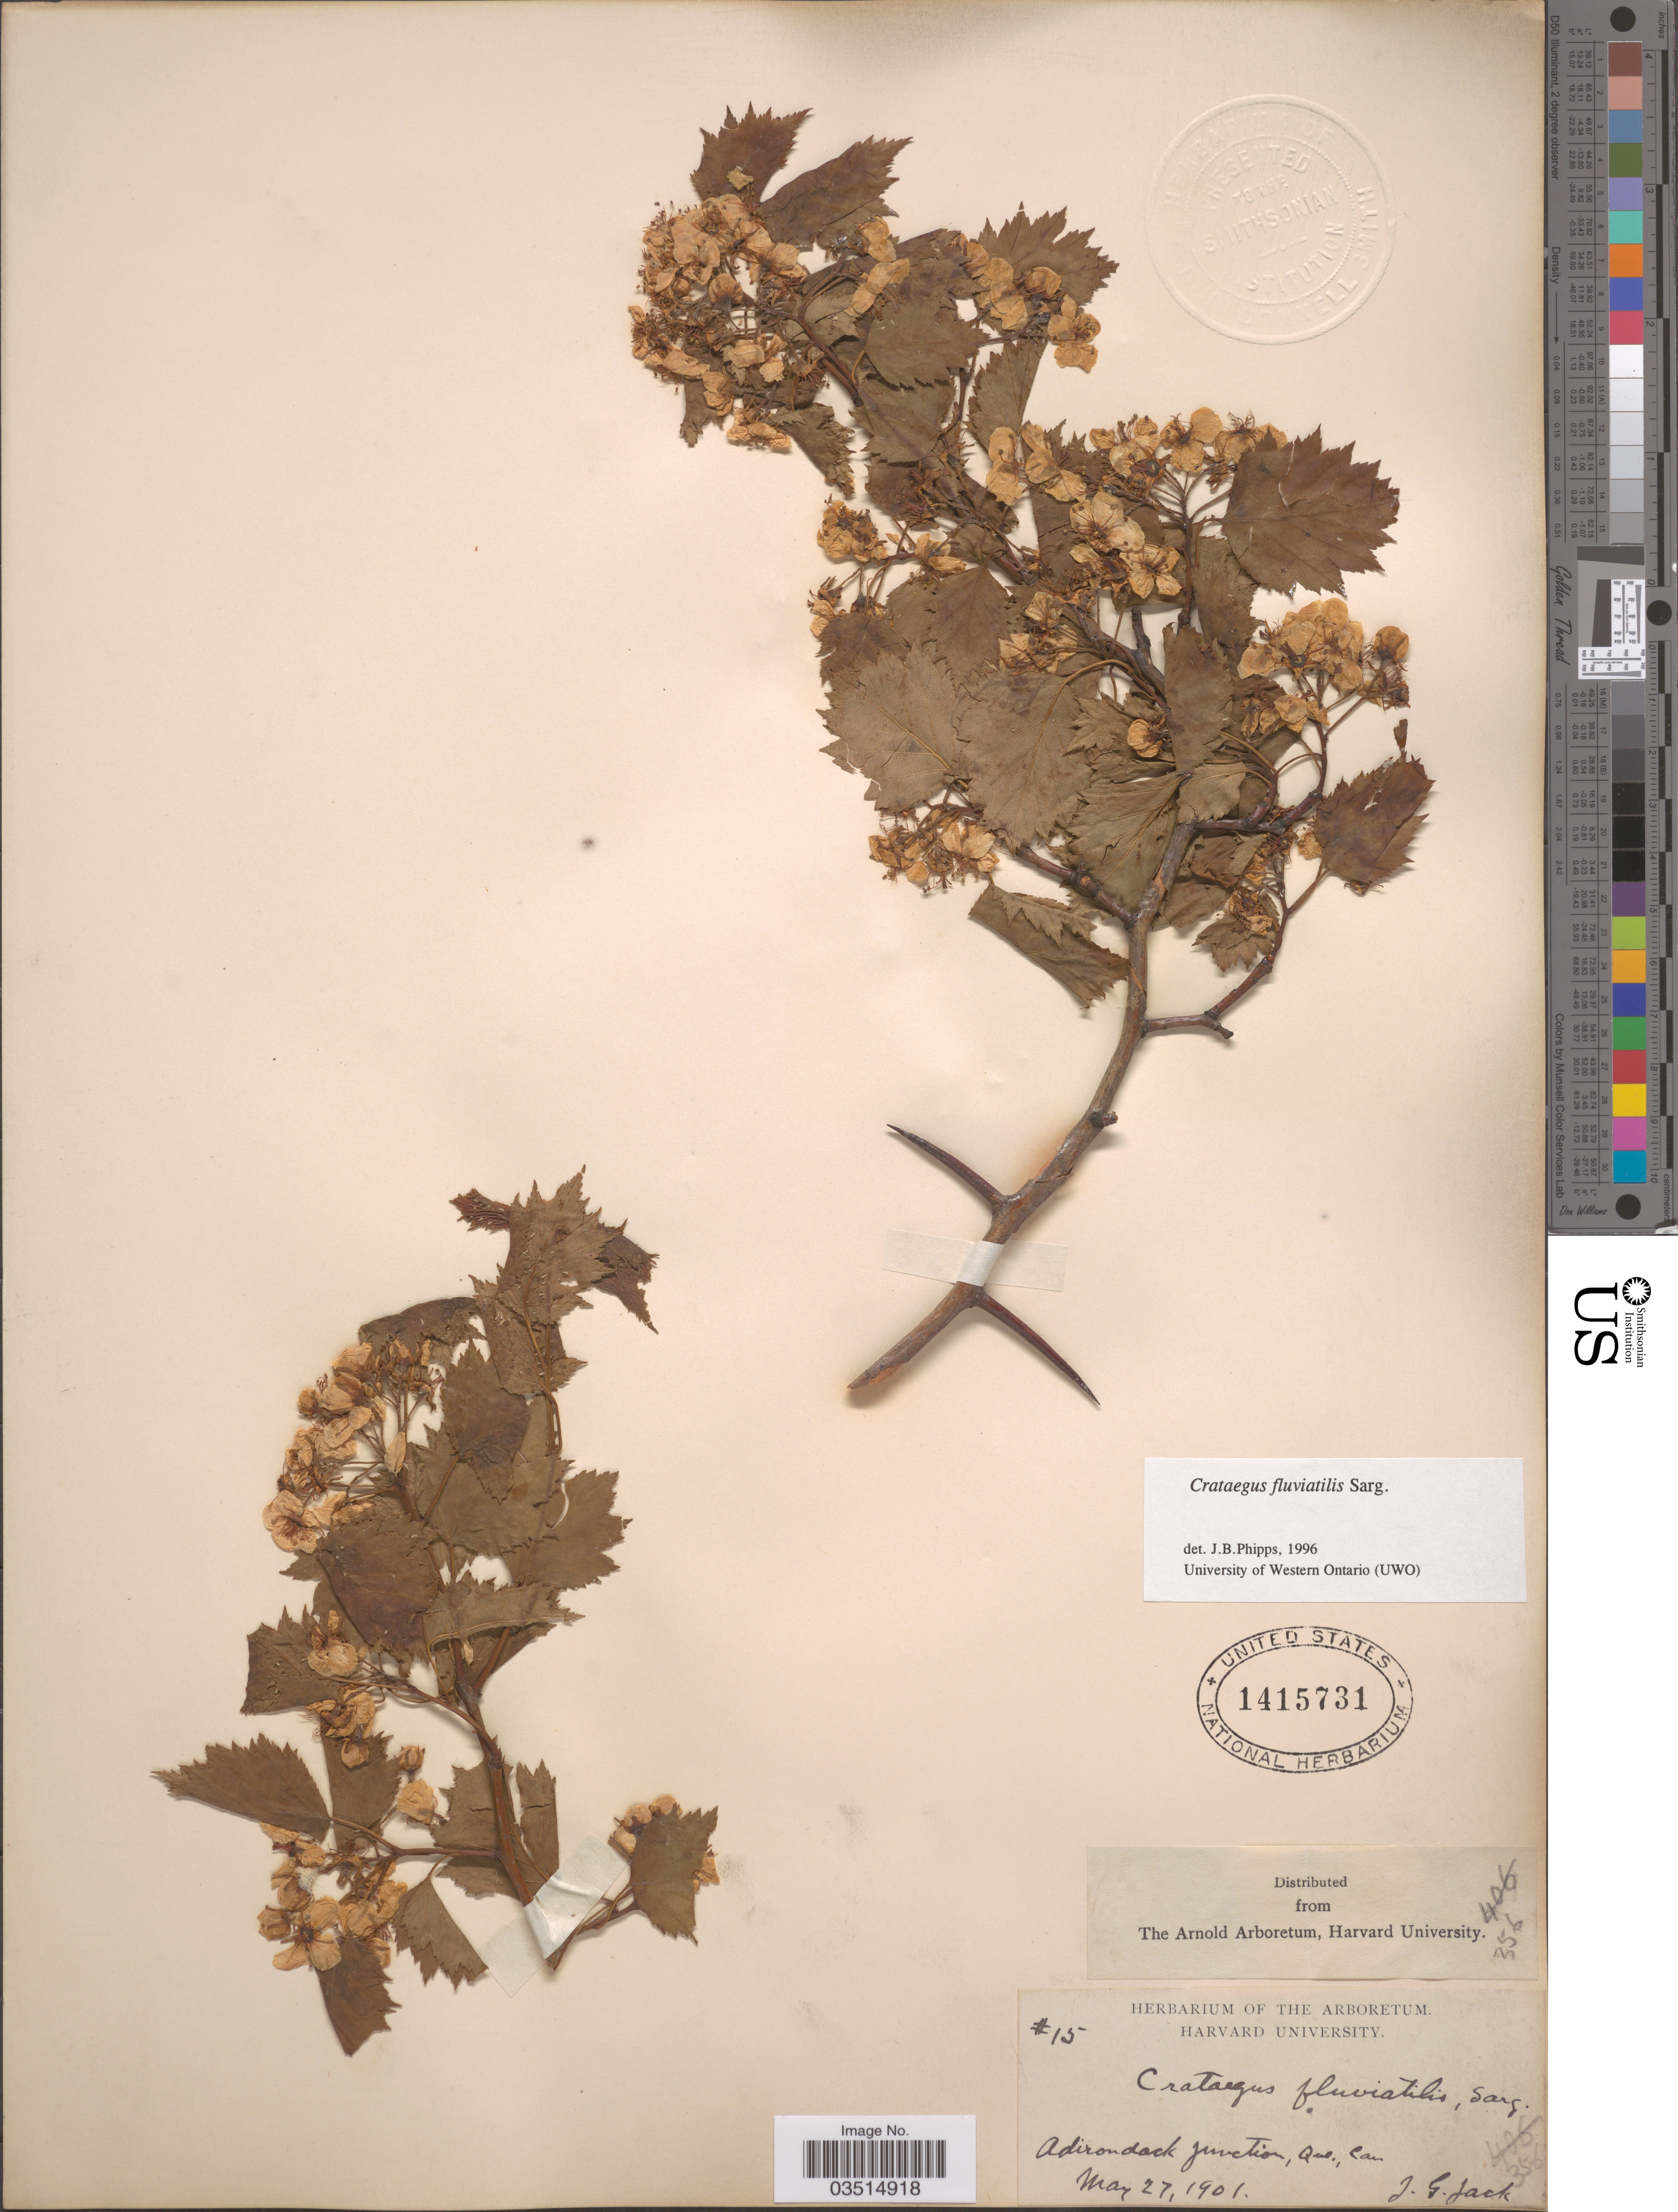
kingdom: Plantae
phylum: Tracheophyta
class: Magnoliopsida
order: Rosales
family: Rosaceae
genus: Crataegus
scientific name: Crataegus fluviatilis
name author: Sarg.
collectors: J. G. Jack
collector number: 15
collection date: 1901-05-27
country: Canada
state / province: Quebec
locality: Adirondack Junction.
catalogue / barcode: US 1415731